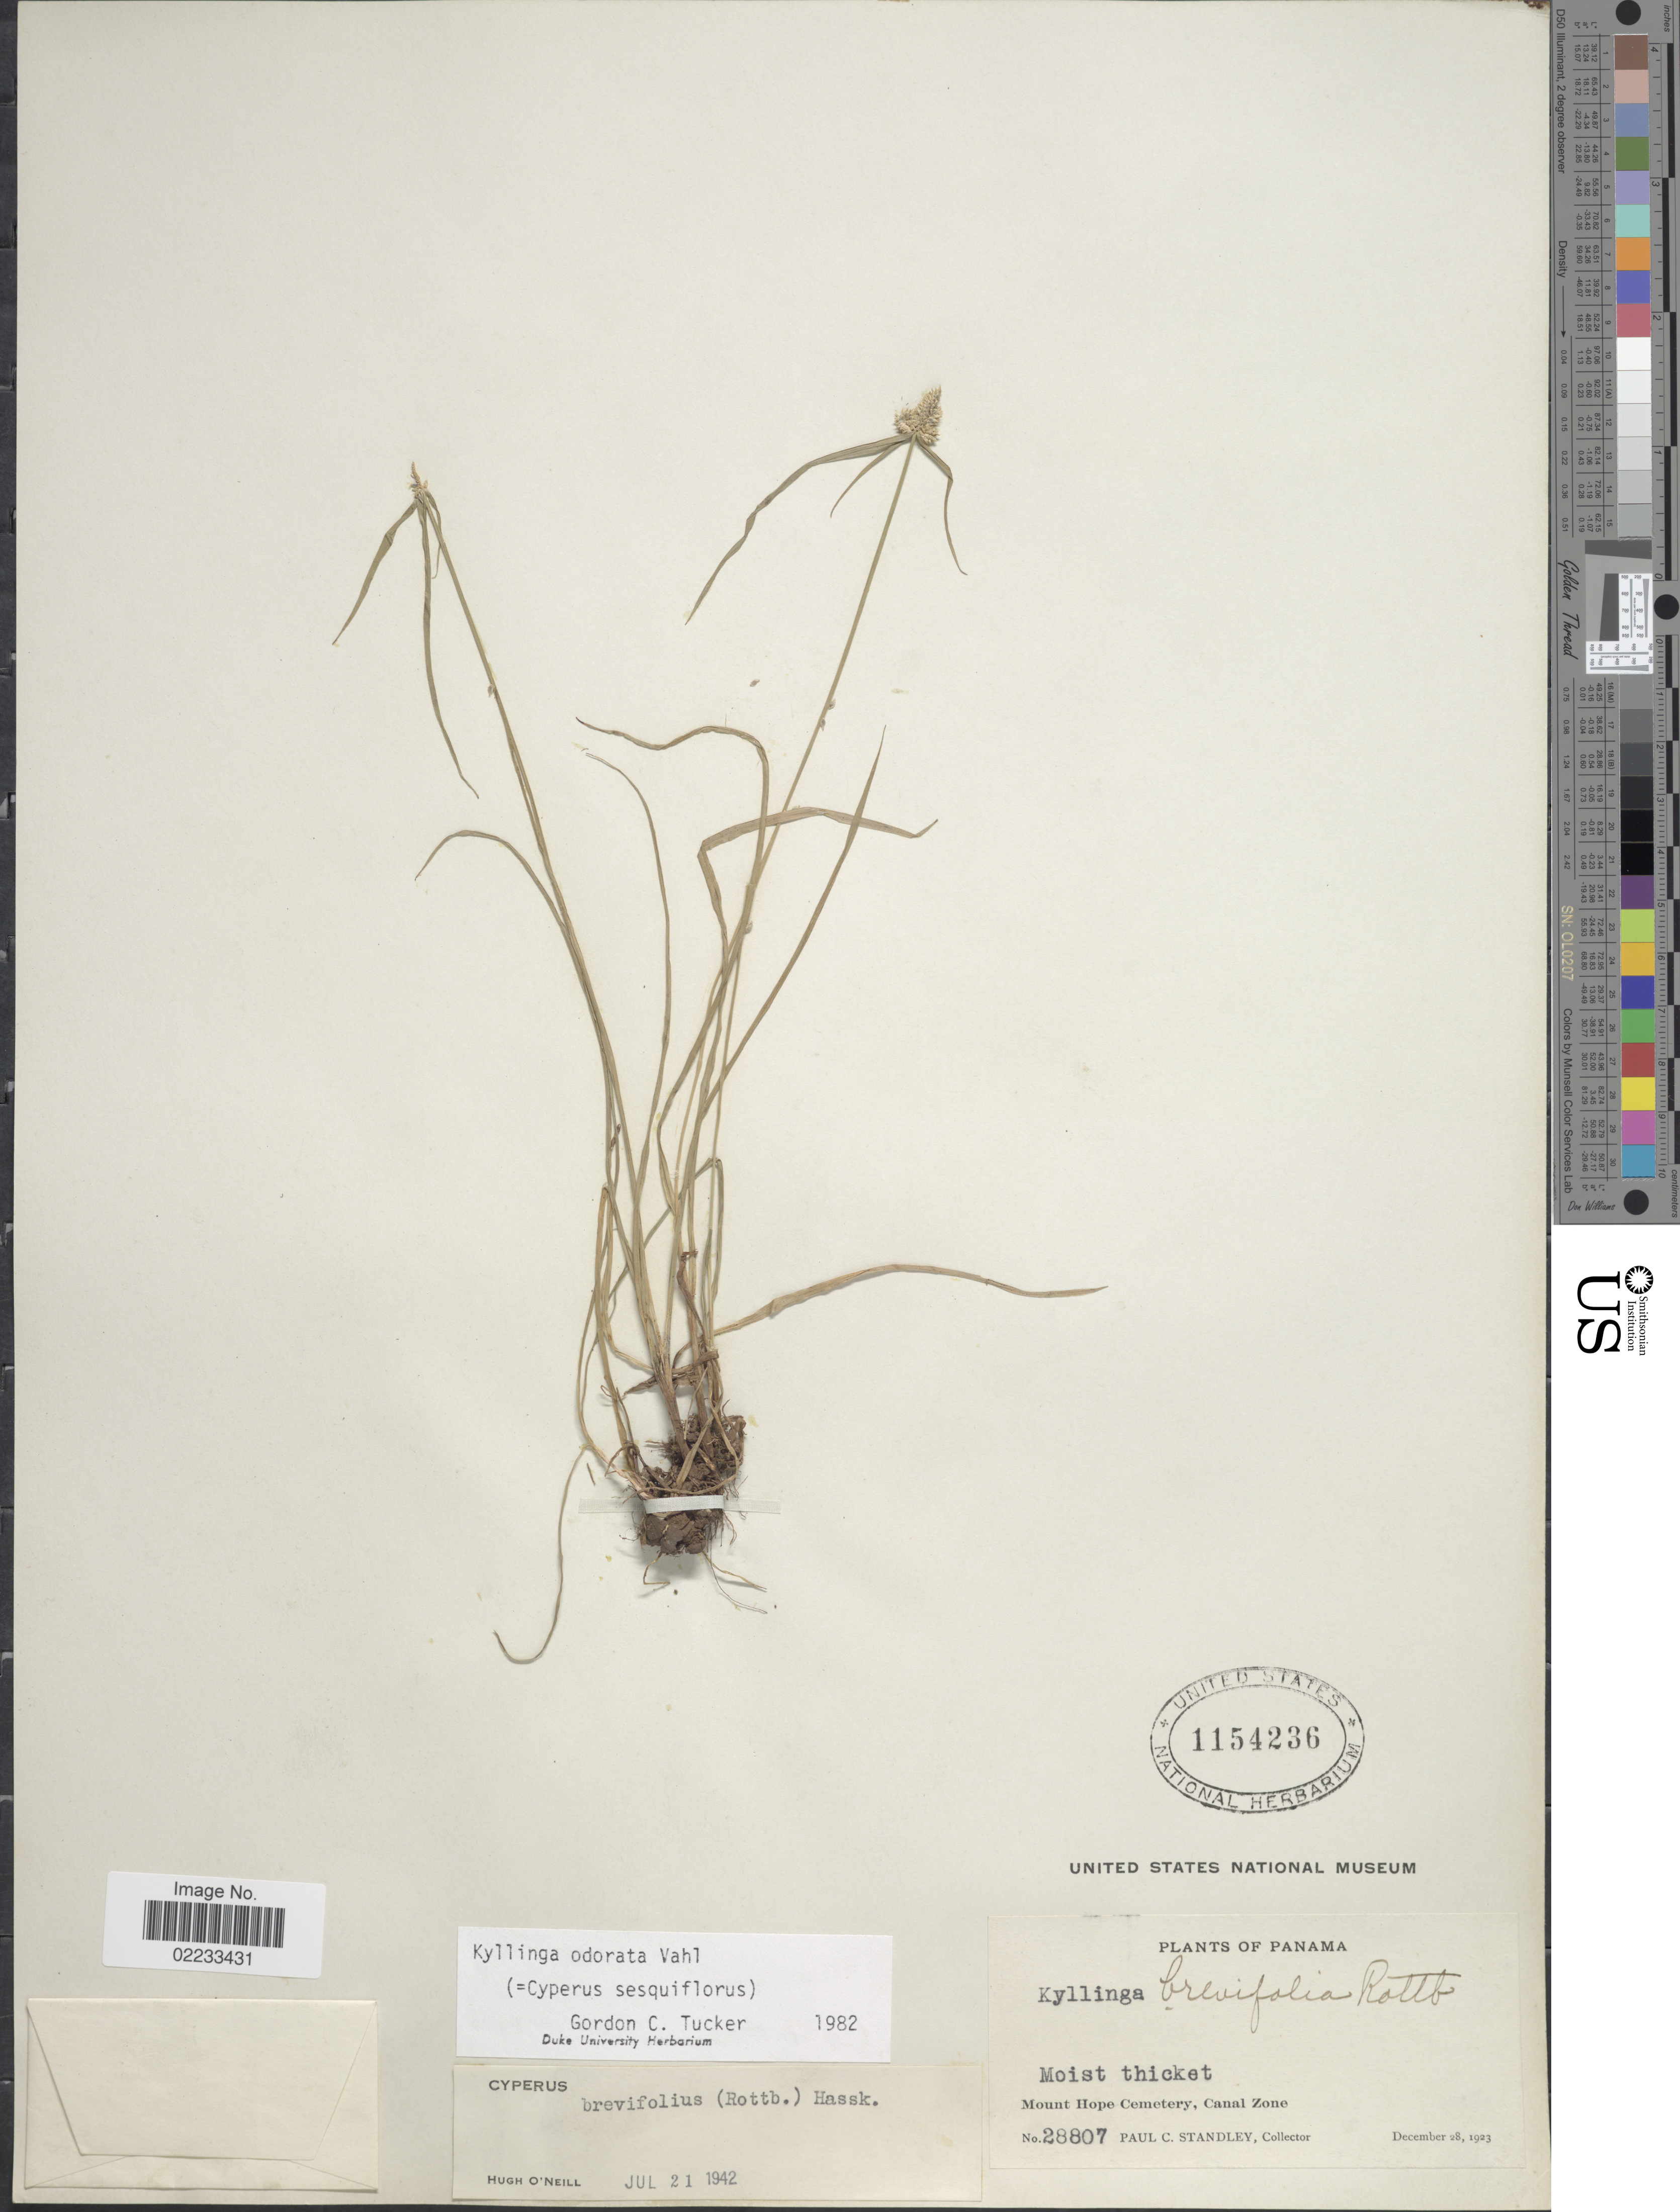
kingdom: Plantae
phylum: Tracheophyta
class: Liliopsida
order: Poales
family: Cyperaceae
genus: Cyperus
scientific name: Cyperus sesquiflorus subsp. sesquiflorus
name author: (Torr.) Mattf. & Kük.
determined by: Strong, M. T., (US), Smithsonian Institution - National Museum of Natural History (UNITED STATES)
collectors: P. C. Standley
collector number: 28807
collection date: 1923-12-28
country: Panama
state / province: Colón / Panamá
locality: Mount Hope Cemetery, Canal Zone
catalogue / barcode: US 1154236